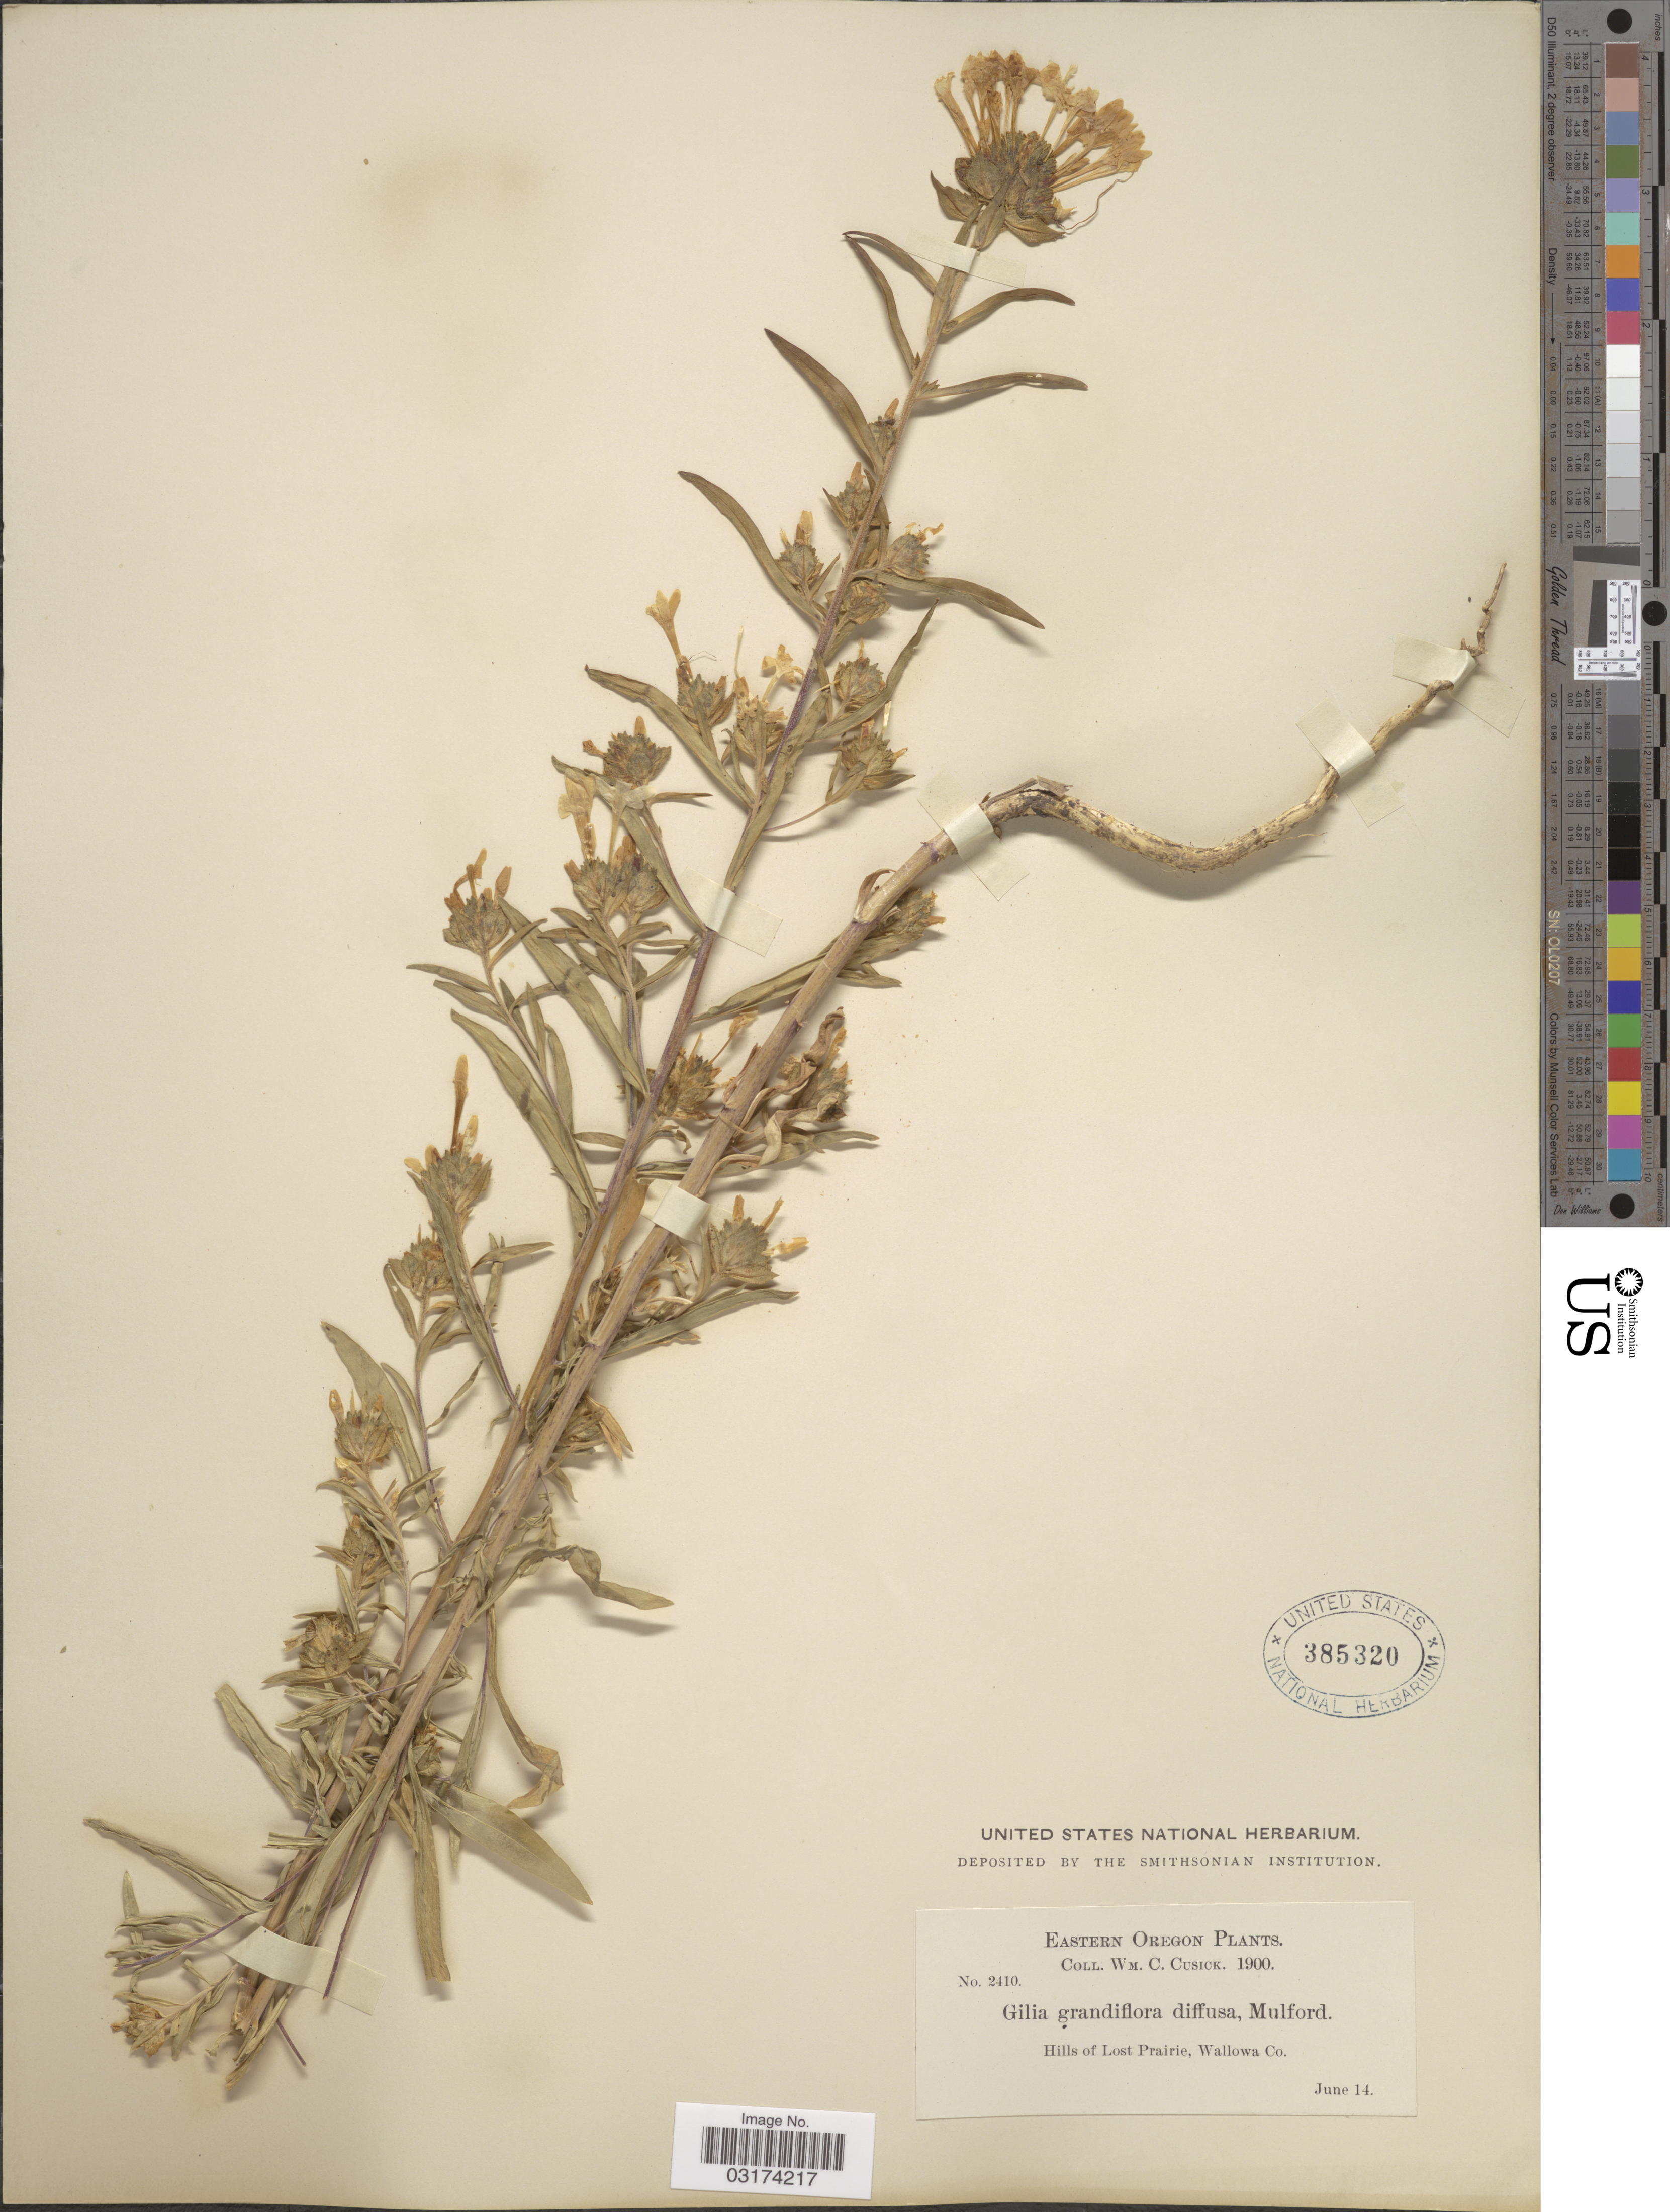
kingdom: Plantae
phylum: Tracheophyta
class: Magnoliopsida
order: Ericales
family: Polemoniaceae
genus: Collomia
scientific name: Collomia grandiflora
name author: Douglas ex Lindl.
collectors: W. C. Cusick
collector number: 2410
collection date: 1900-06-14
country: United States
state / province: Oregon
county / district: Wallowa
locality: Eastern Oregon. Hills of Lost Prairie, Wallowa Co.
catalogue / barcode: US 385320